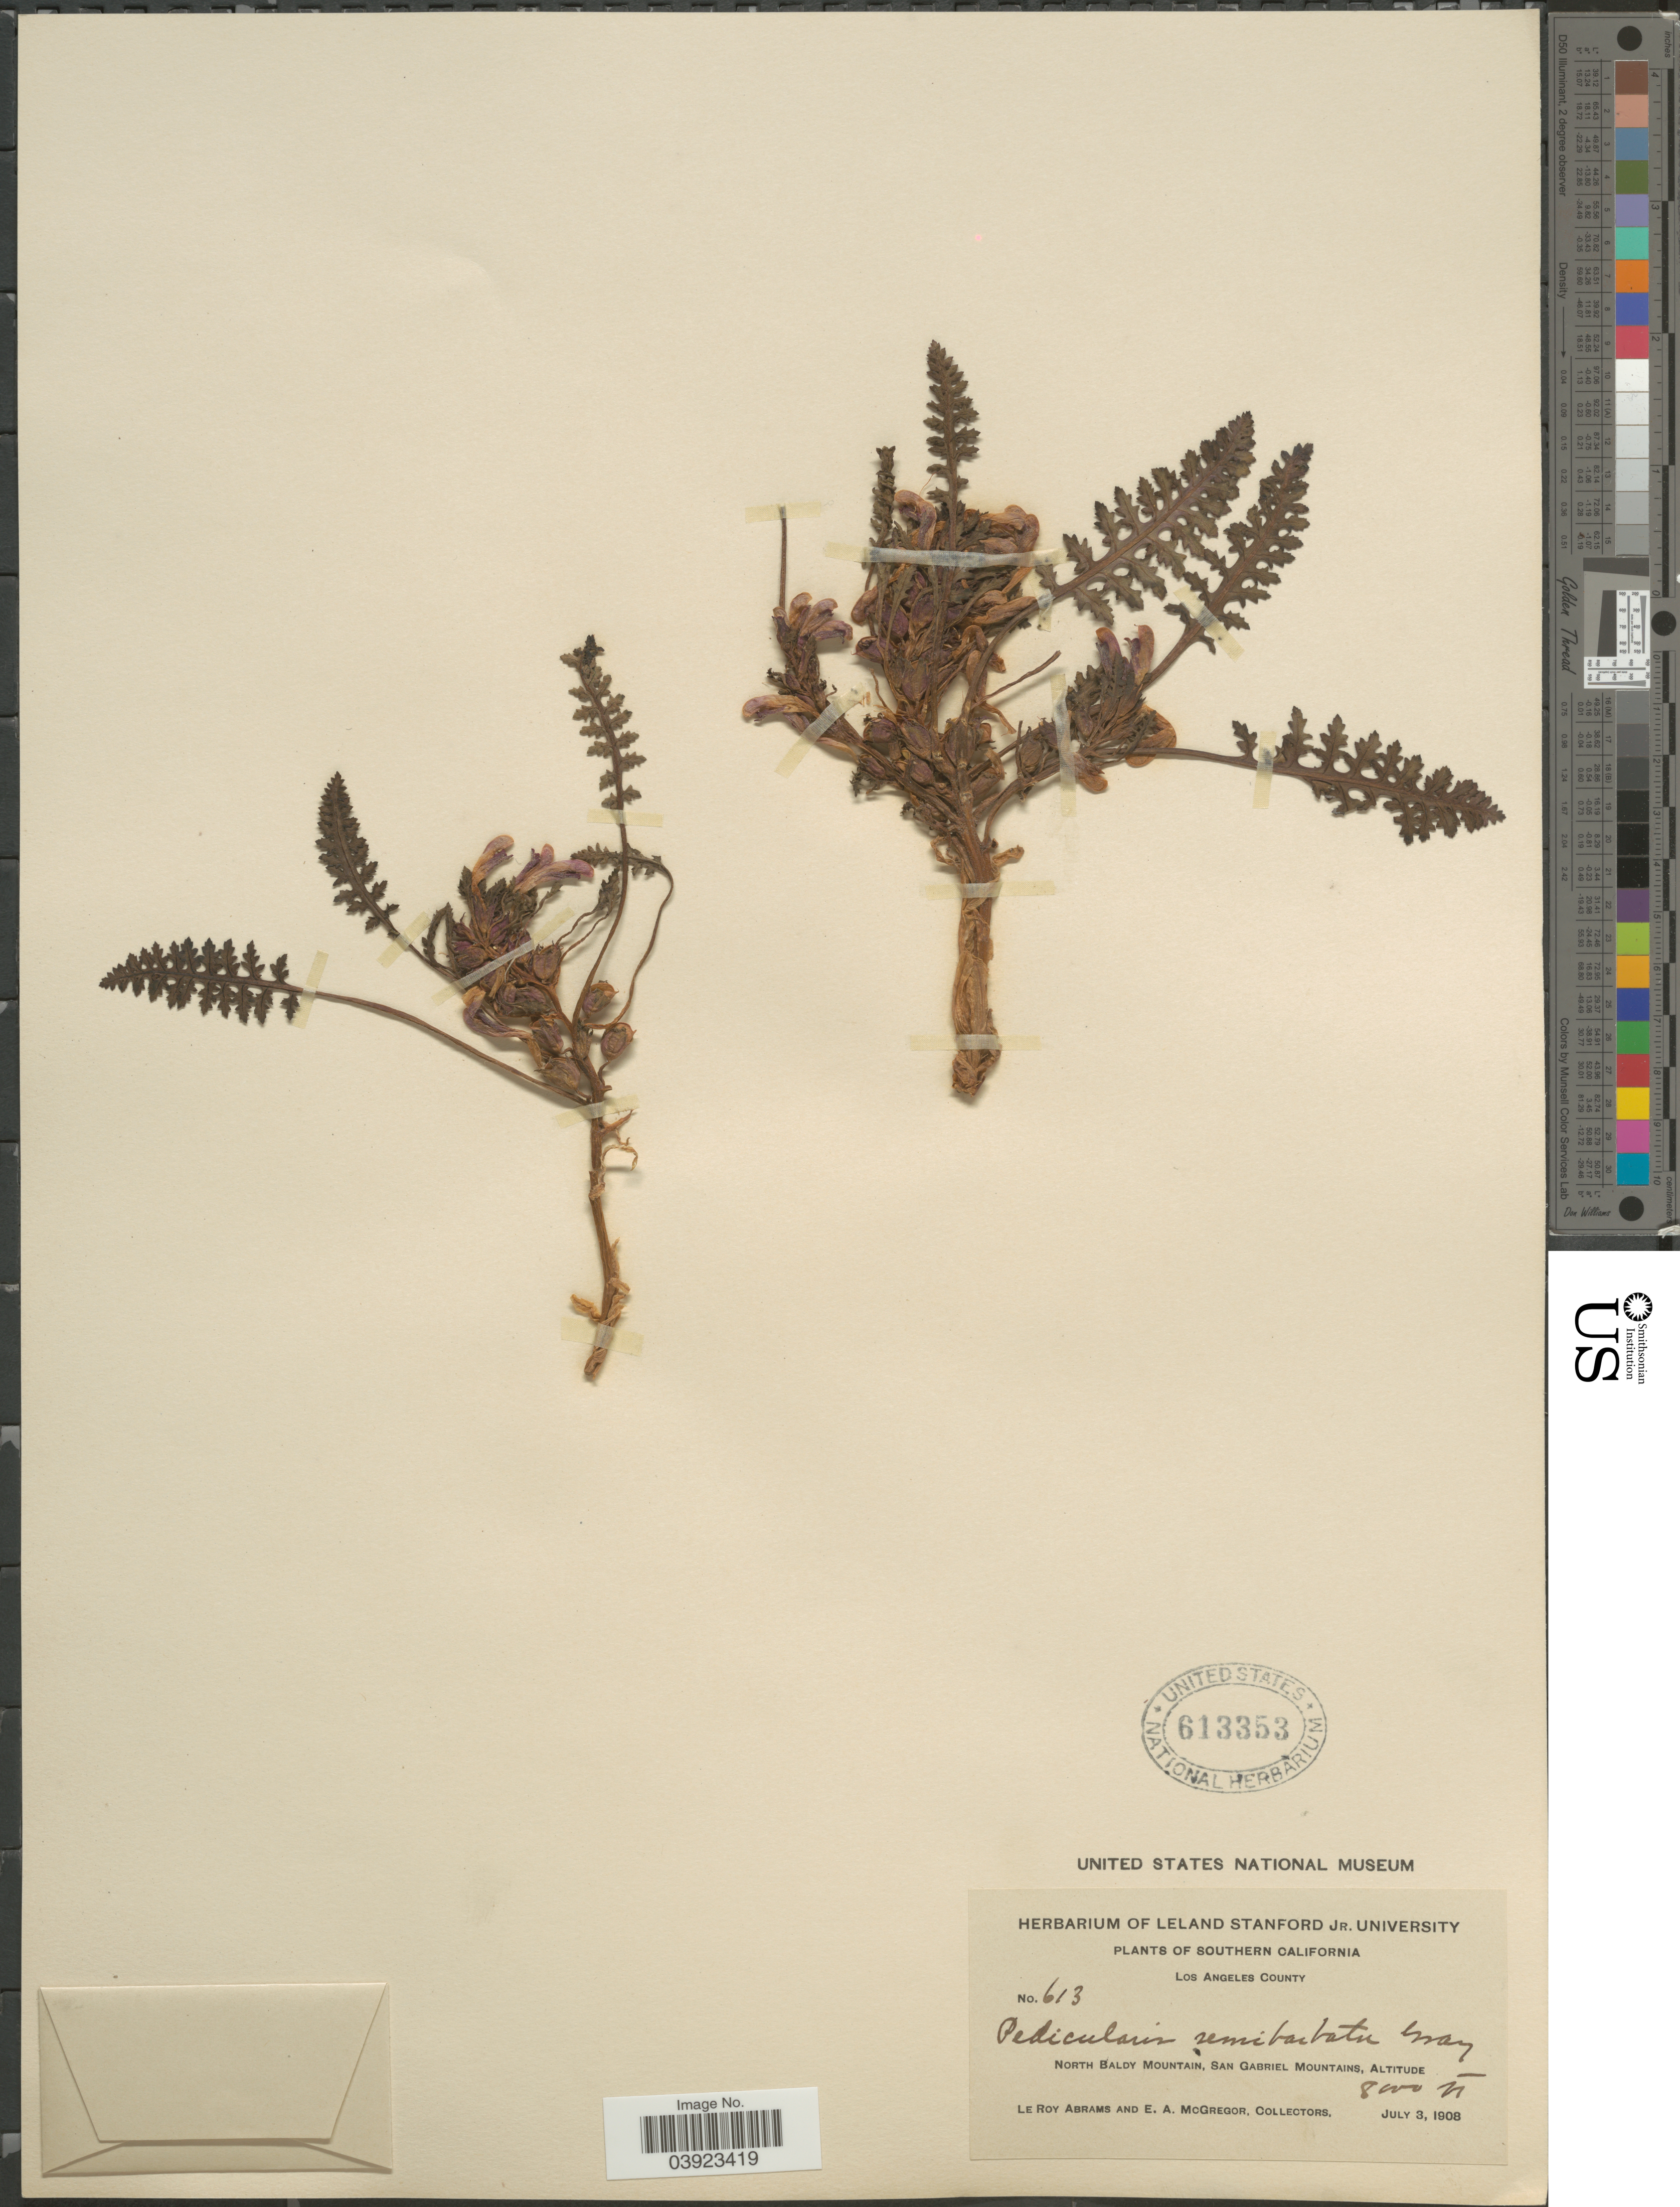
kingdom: Plantae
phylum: Tracheophyta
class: Magnoliopsida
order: Lamiales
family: Orobanchaceae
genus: Pedicularis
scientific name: Pedicularis semibarbata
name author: A. Gray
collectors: L. Abrams & E. A. McGregor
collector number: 613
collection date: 1908-07-03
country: United States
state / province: California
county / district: Los Angeles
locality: Southern California. Los Angeles County. North Baldy Mountain, San Gabriel Mountains.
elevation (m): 2438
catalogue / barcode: US 613353